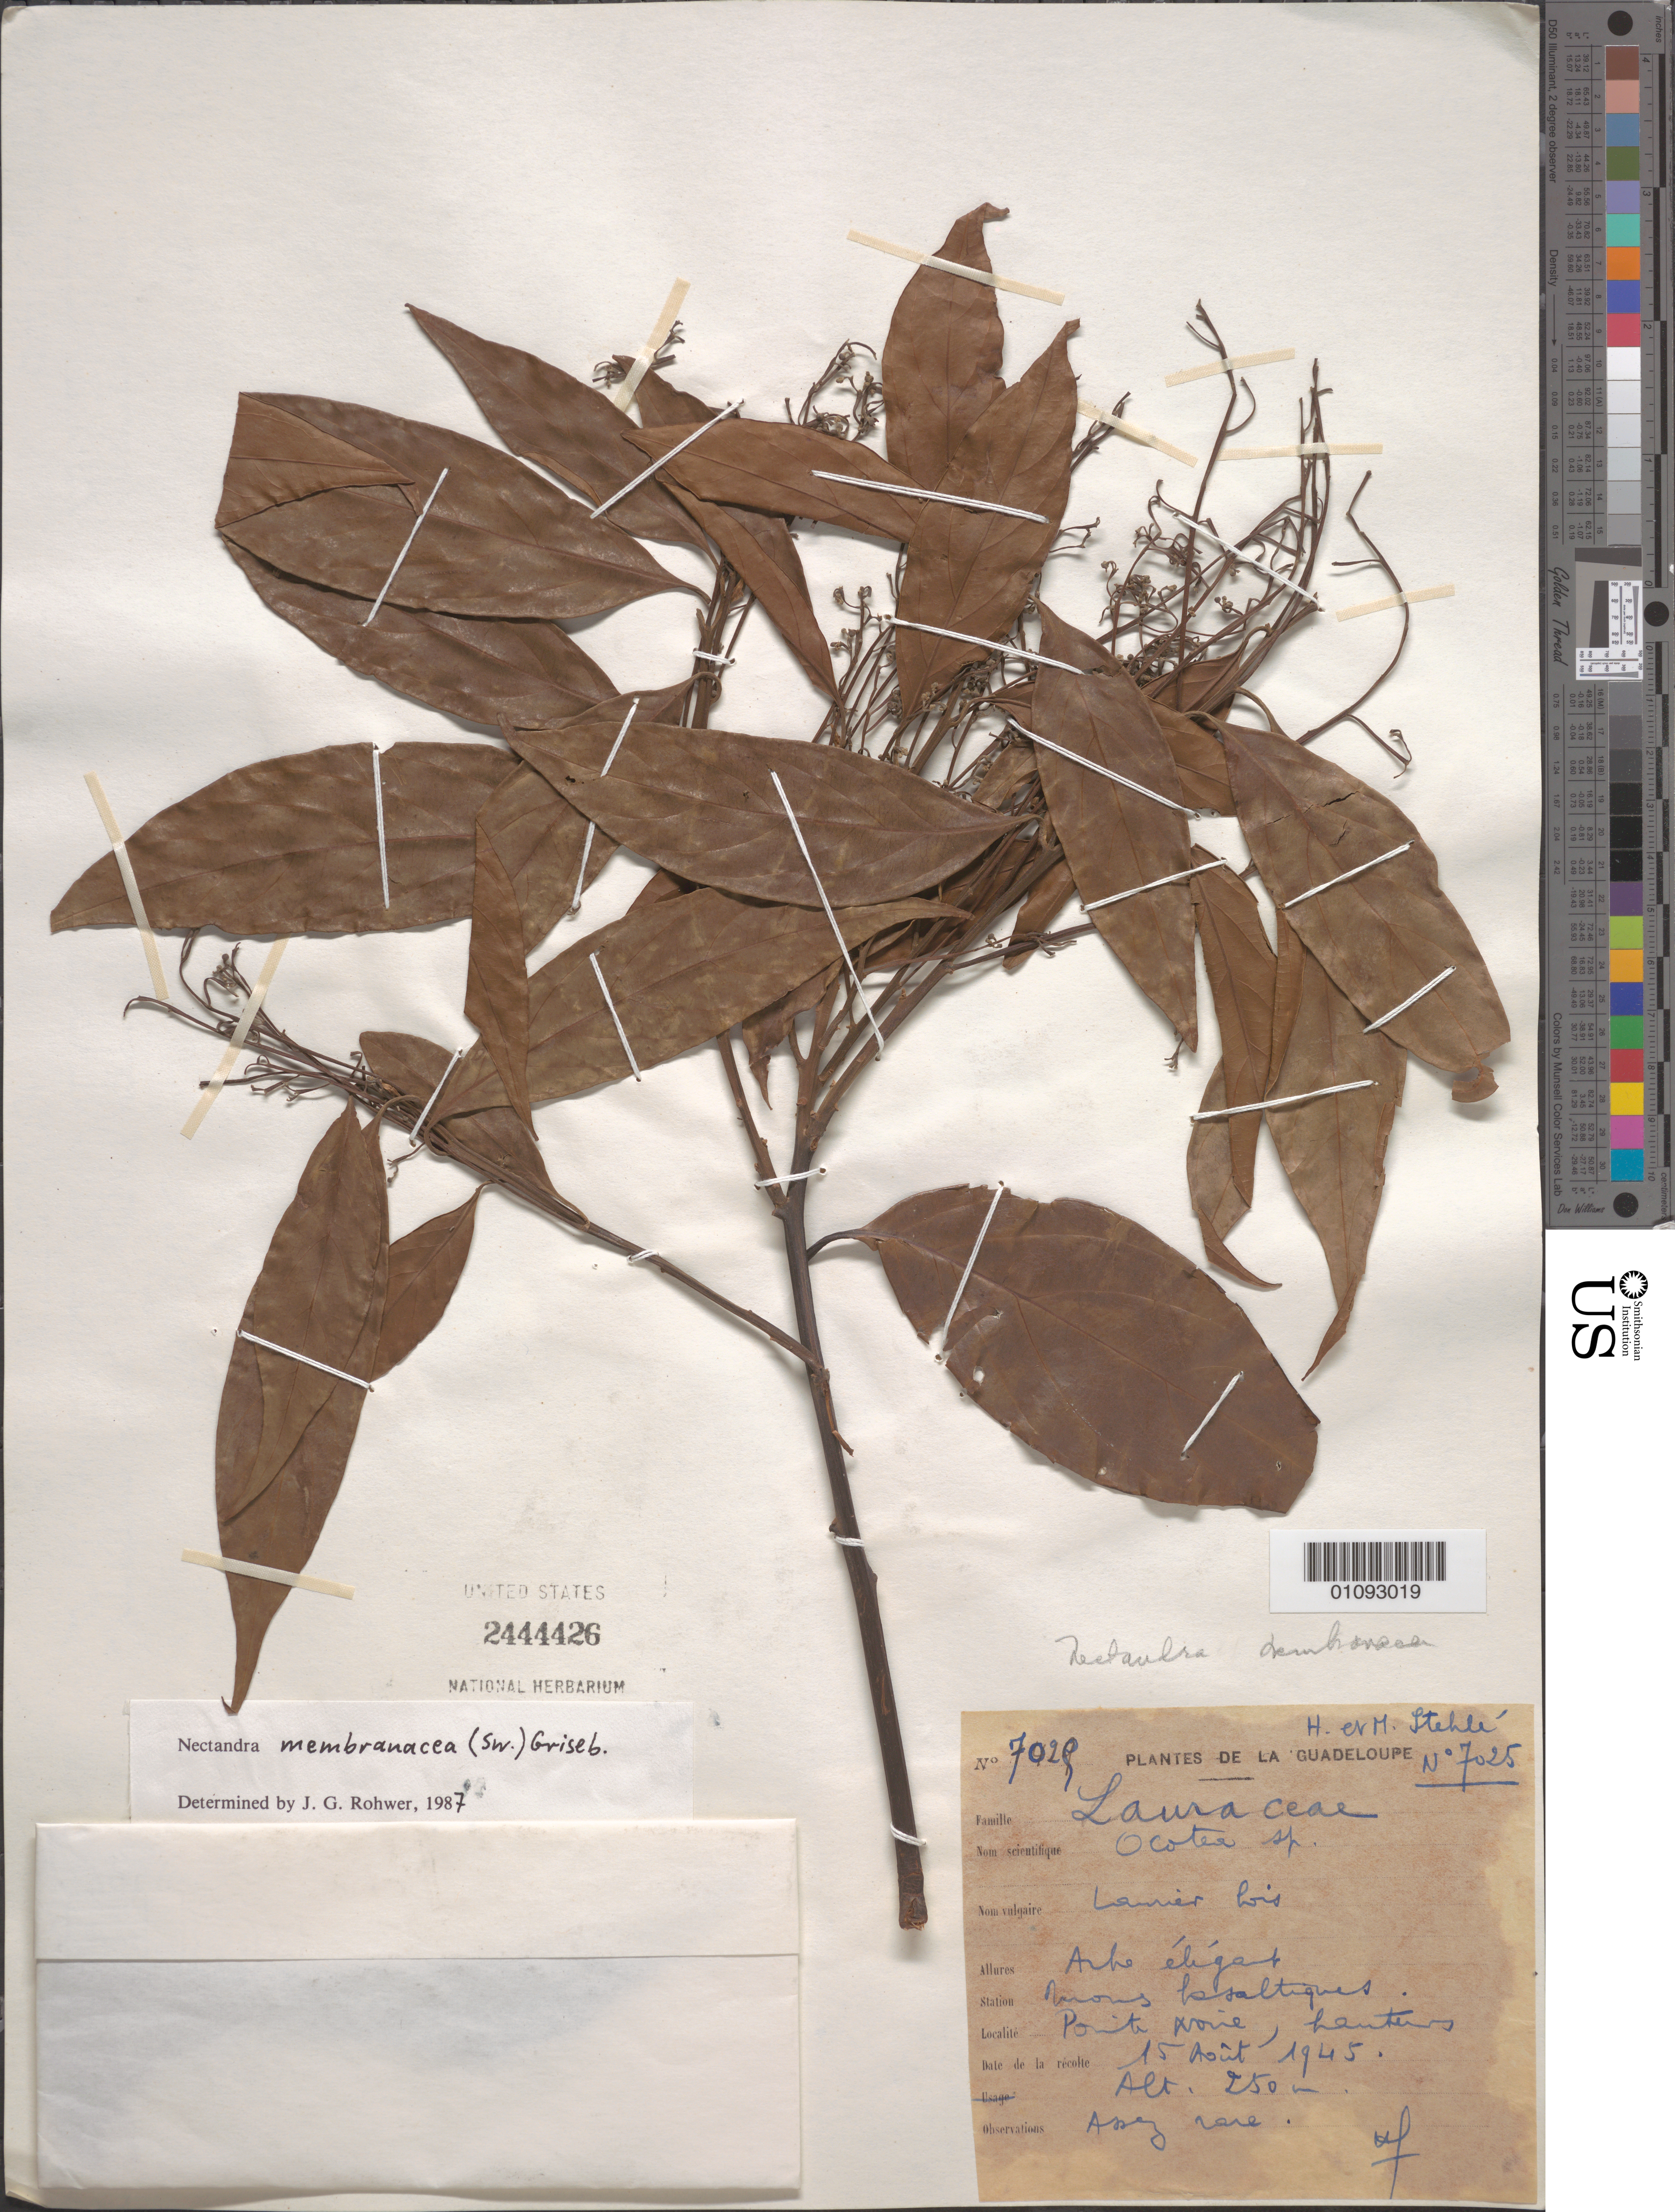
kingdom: Plantae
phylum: Tracheophyta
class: Magnoliopsida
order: Laurales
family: Lauraceae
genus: Nectandra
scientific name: Nectandra membranacea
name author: (Sw.) Griseb.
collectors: H. Stehlé & M. Stehlé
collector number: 7028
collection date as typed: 15 Aug 1945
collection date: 1945-08-15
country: Guadeloupe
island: Basse Terre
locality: Near Pointe Noire.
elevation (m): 250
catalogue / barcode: US 2444426